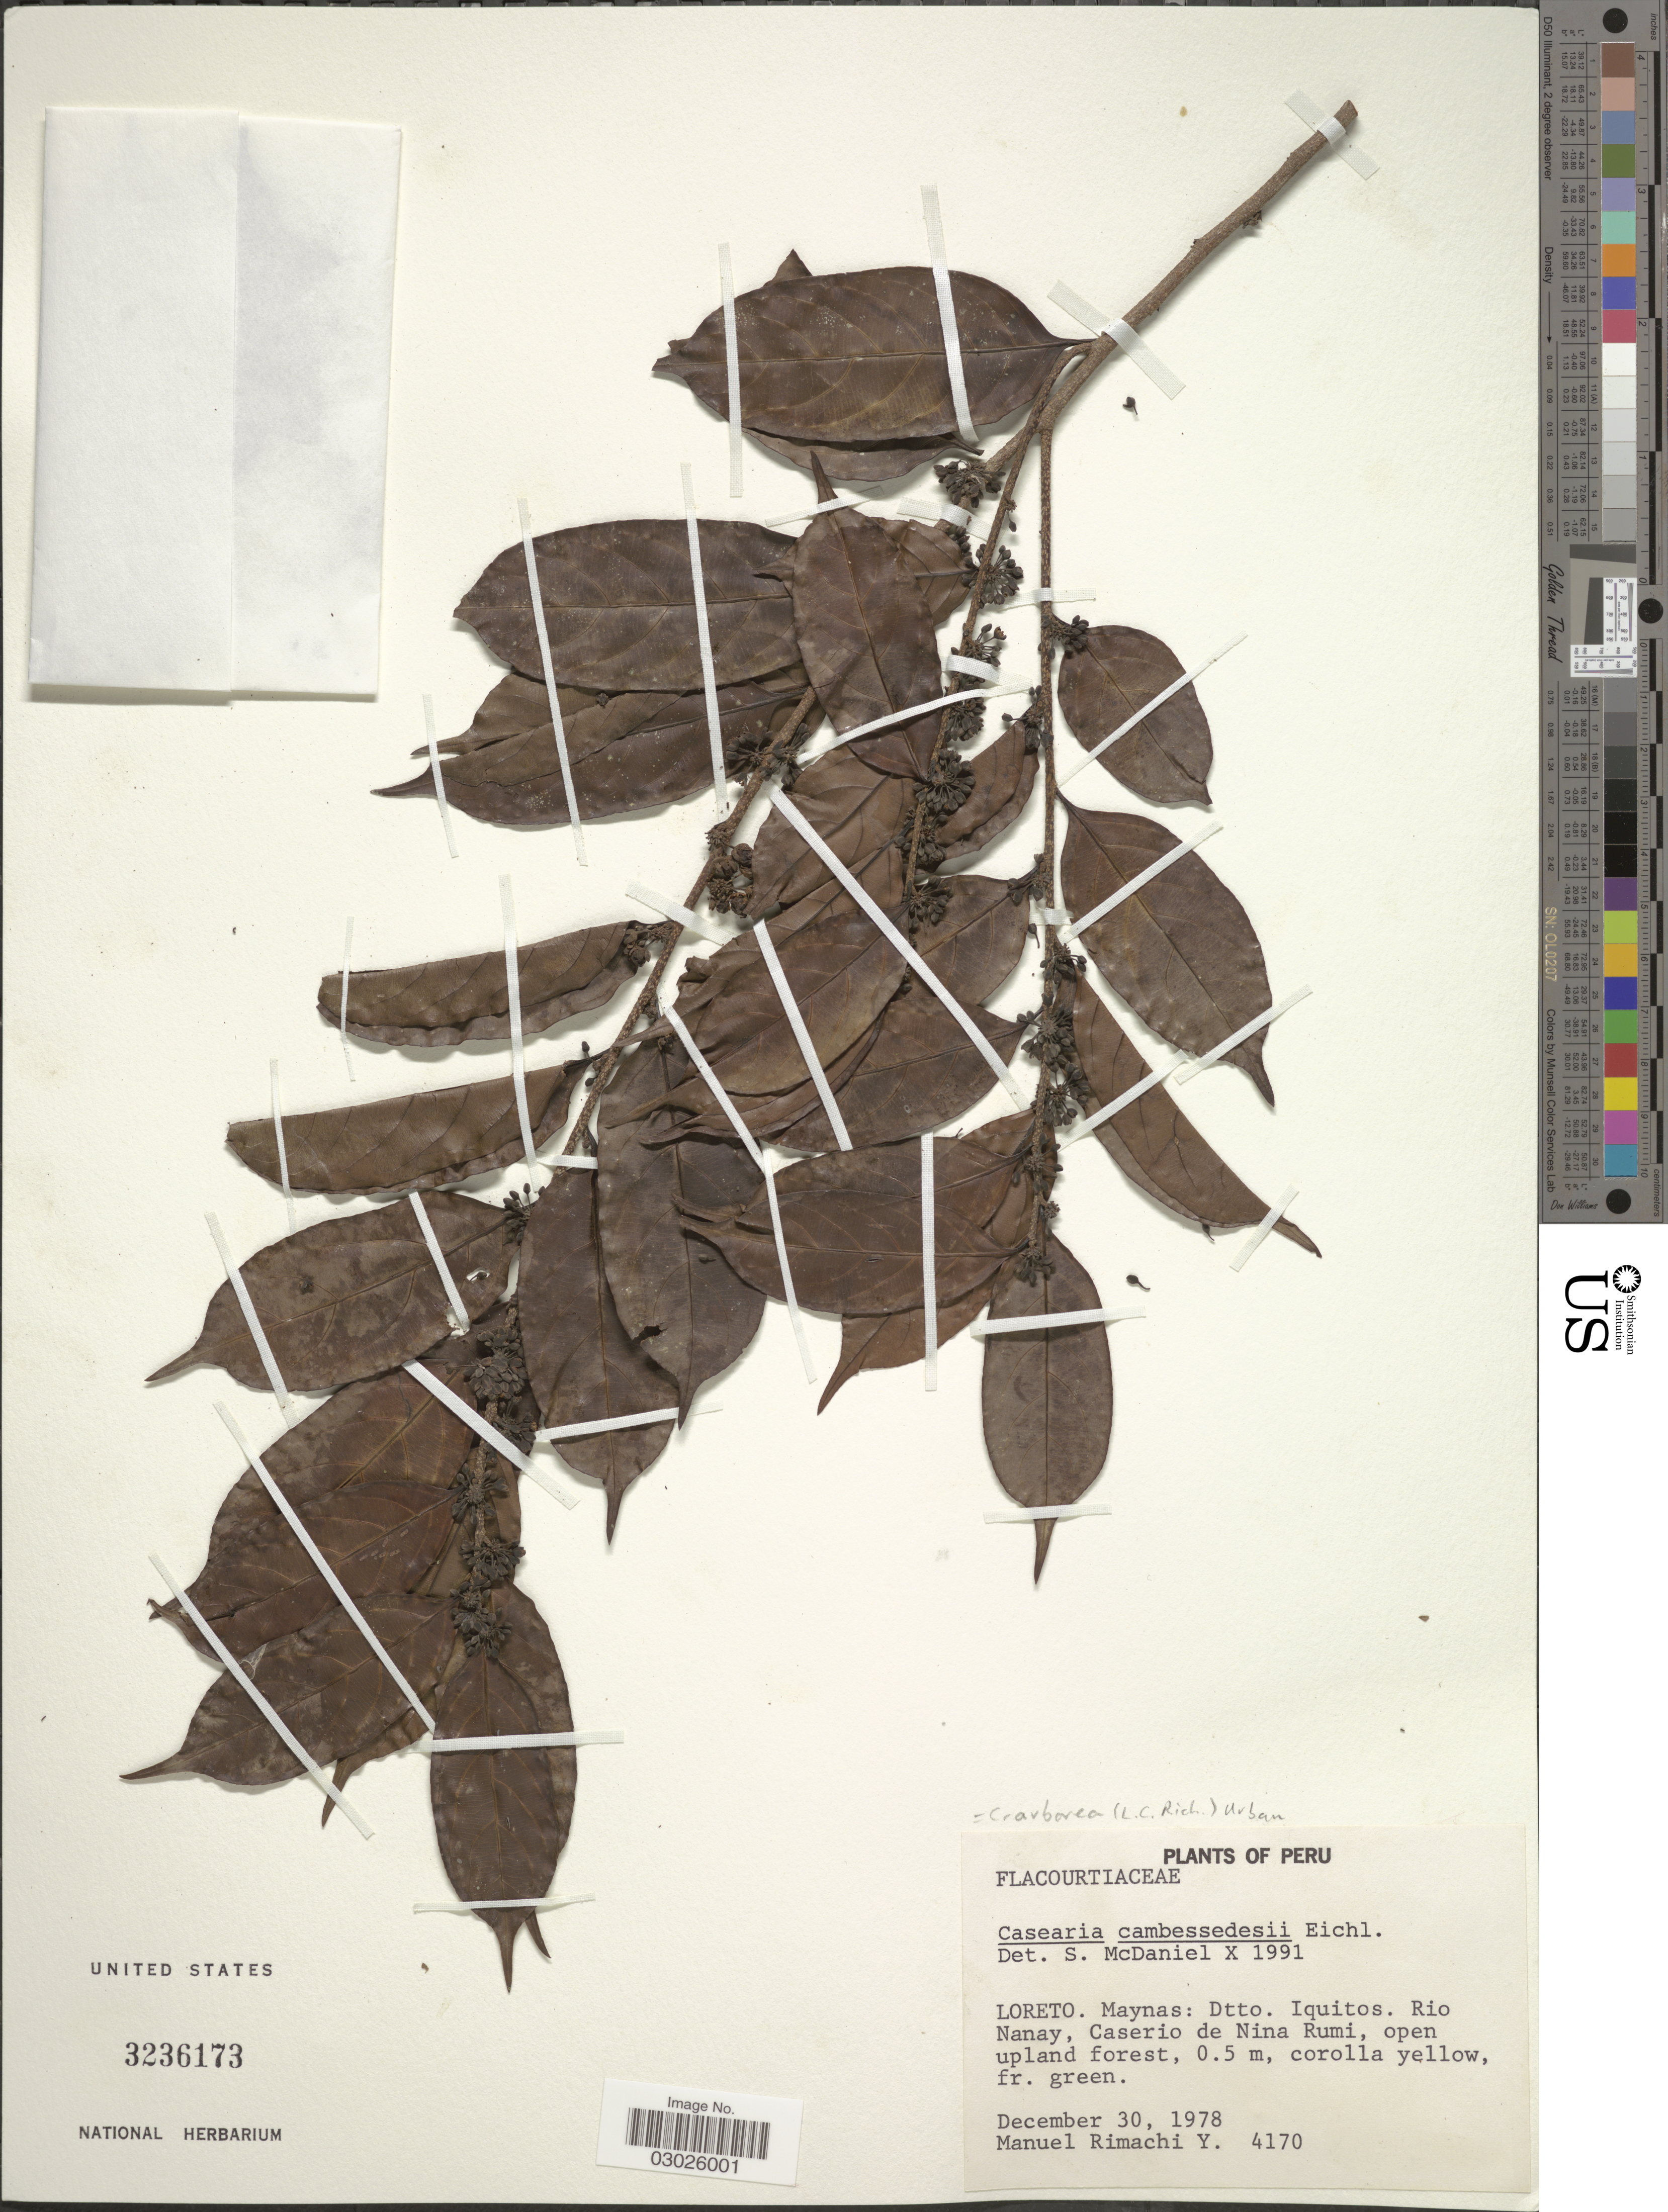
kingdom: Plantae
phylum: Tracheophyta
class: Magnoliopsida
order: Malpighiales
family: Salicaceae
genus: Casearia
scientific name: Casearia arborea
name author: (Rich.) Urb.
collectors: M. Rimachi Y.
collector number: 4170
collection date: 1978-12-30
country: Peru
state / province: Loreto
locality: Maynas: Dtto. Iquitos. Rio Nanay, Caserio de Nina Rumi, open upland forest.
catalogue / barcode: US 3236173